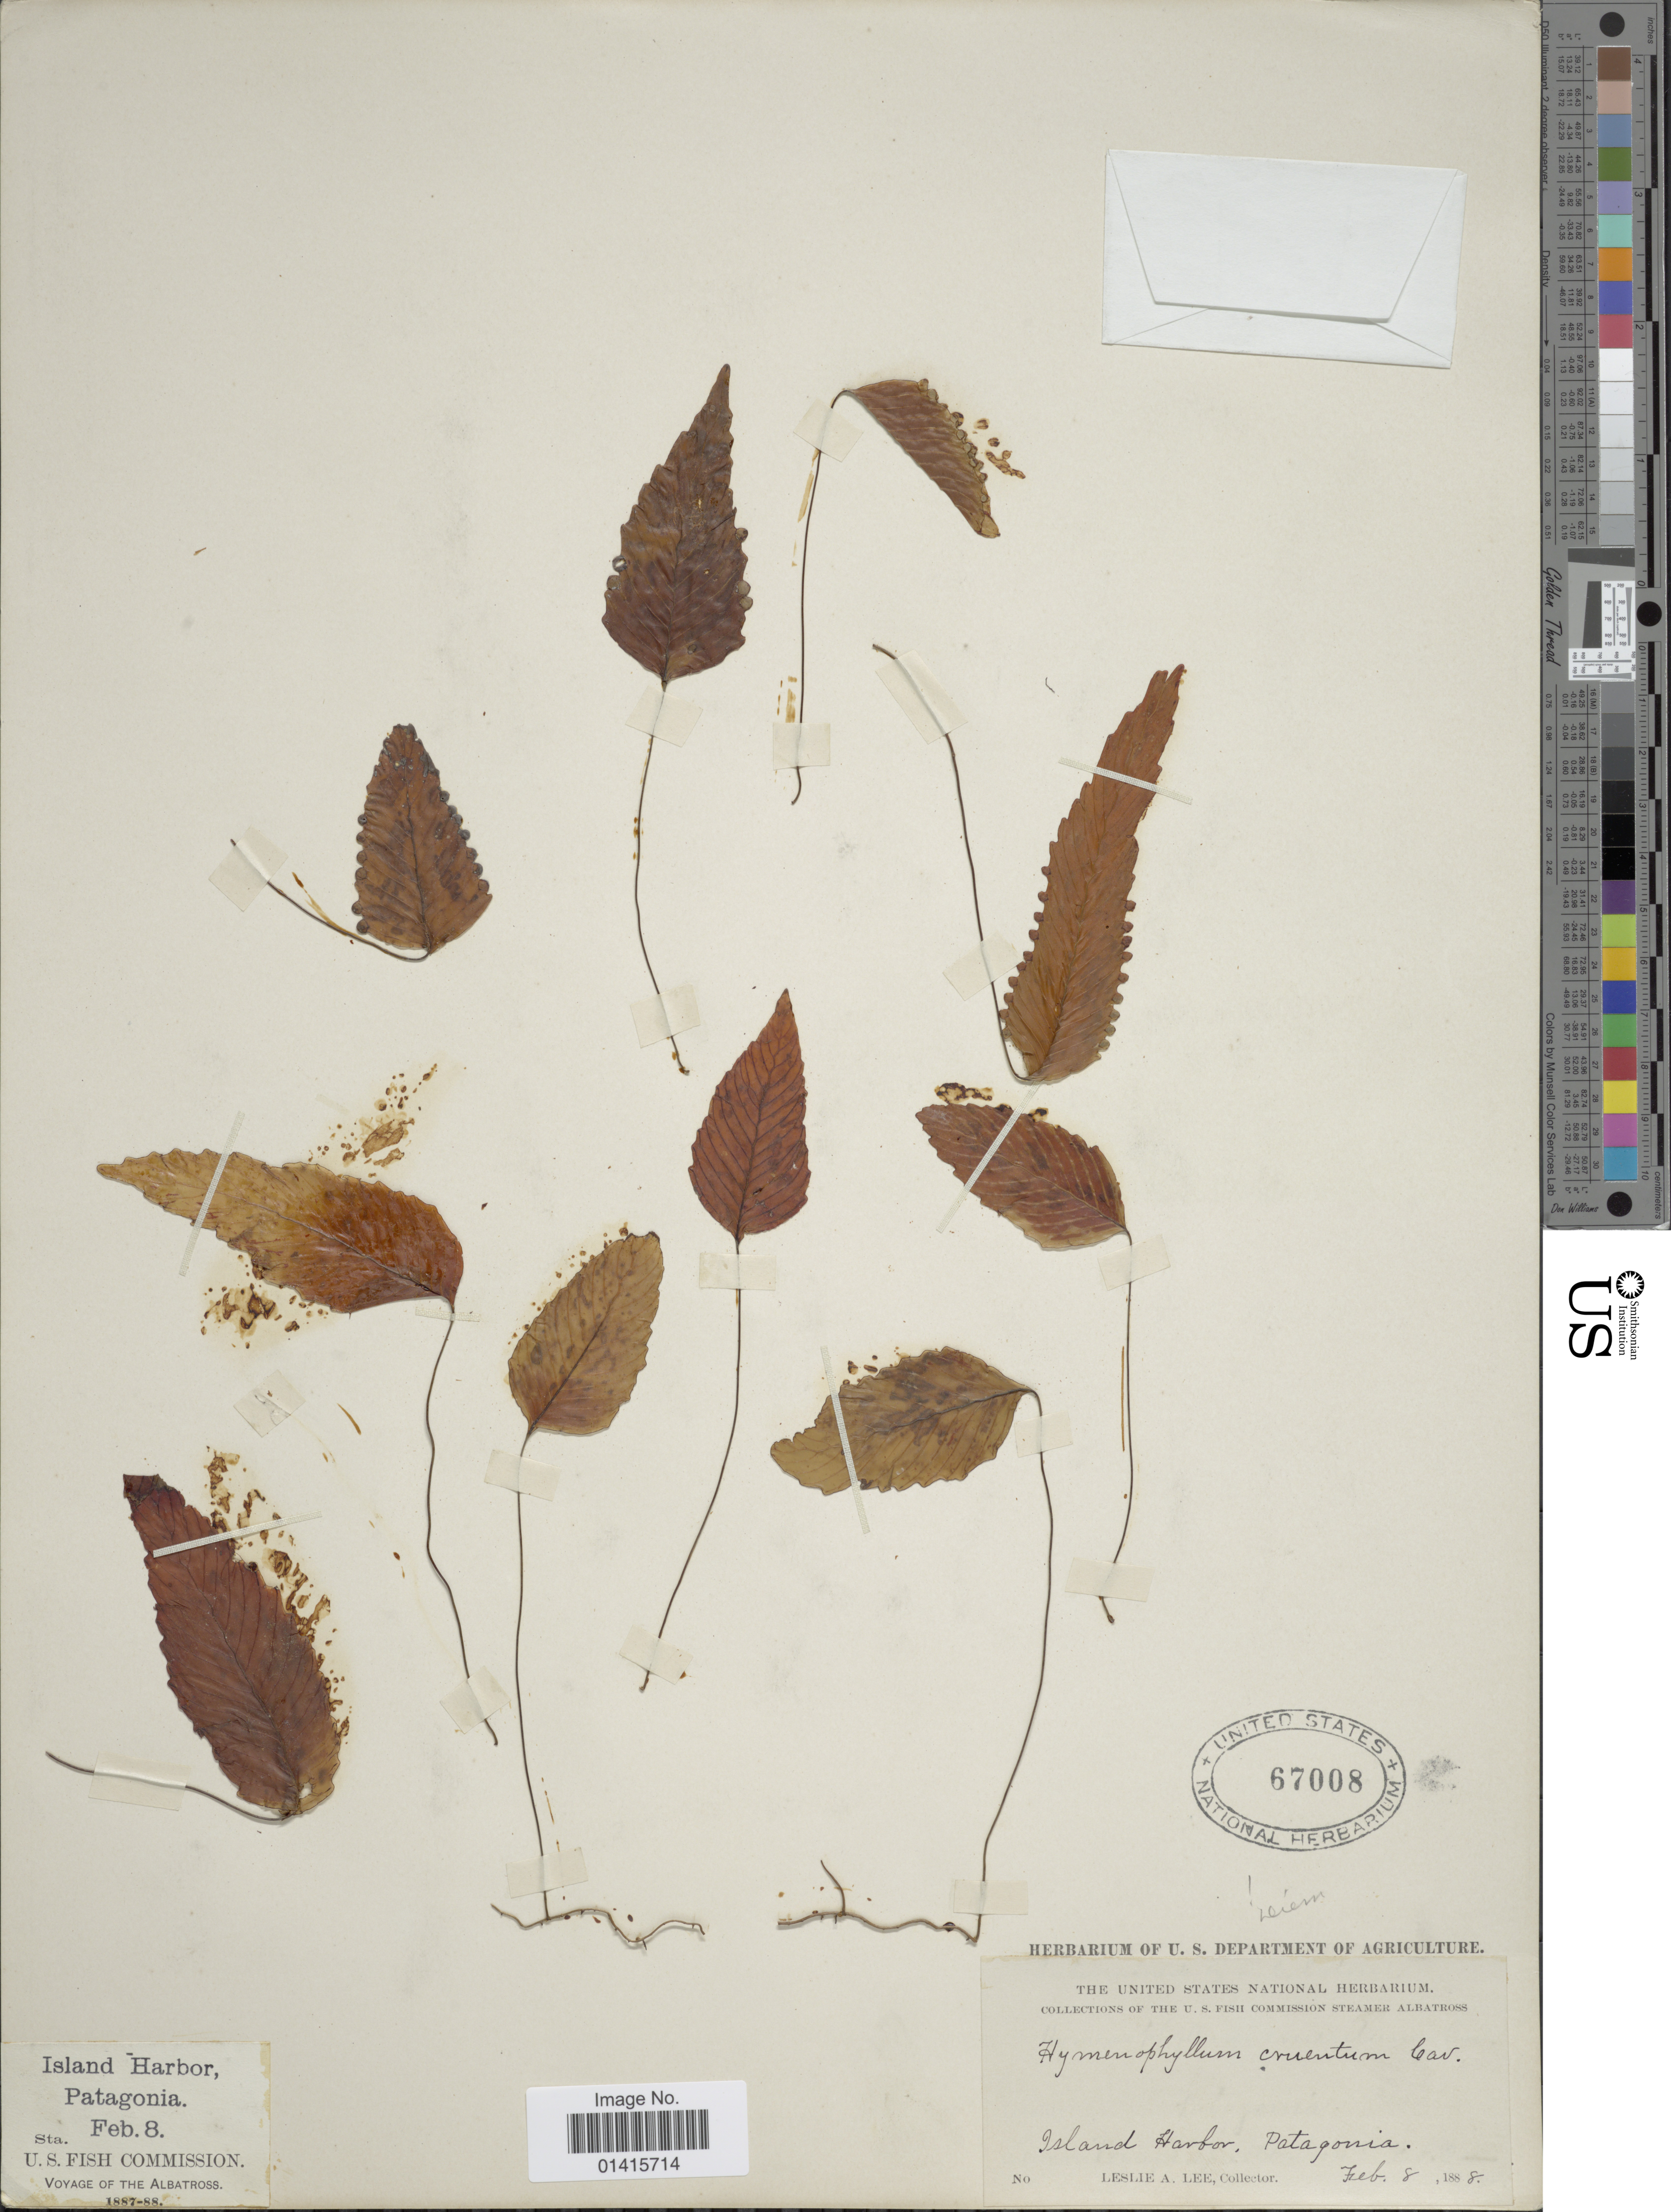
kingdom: Plantae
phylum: Tracheophyta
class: Polypodiopsida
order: Hymenophyllales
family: Hymenophyllaceae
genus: Hymenophyllum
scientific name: Hymenophyllum cruentum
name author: Cav.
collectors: L. Lee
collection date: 1888-02-08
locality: Island Harbor, Patagonia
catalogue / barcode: US 67008